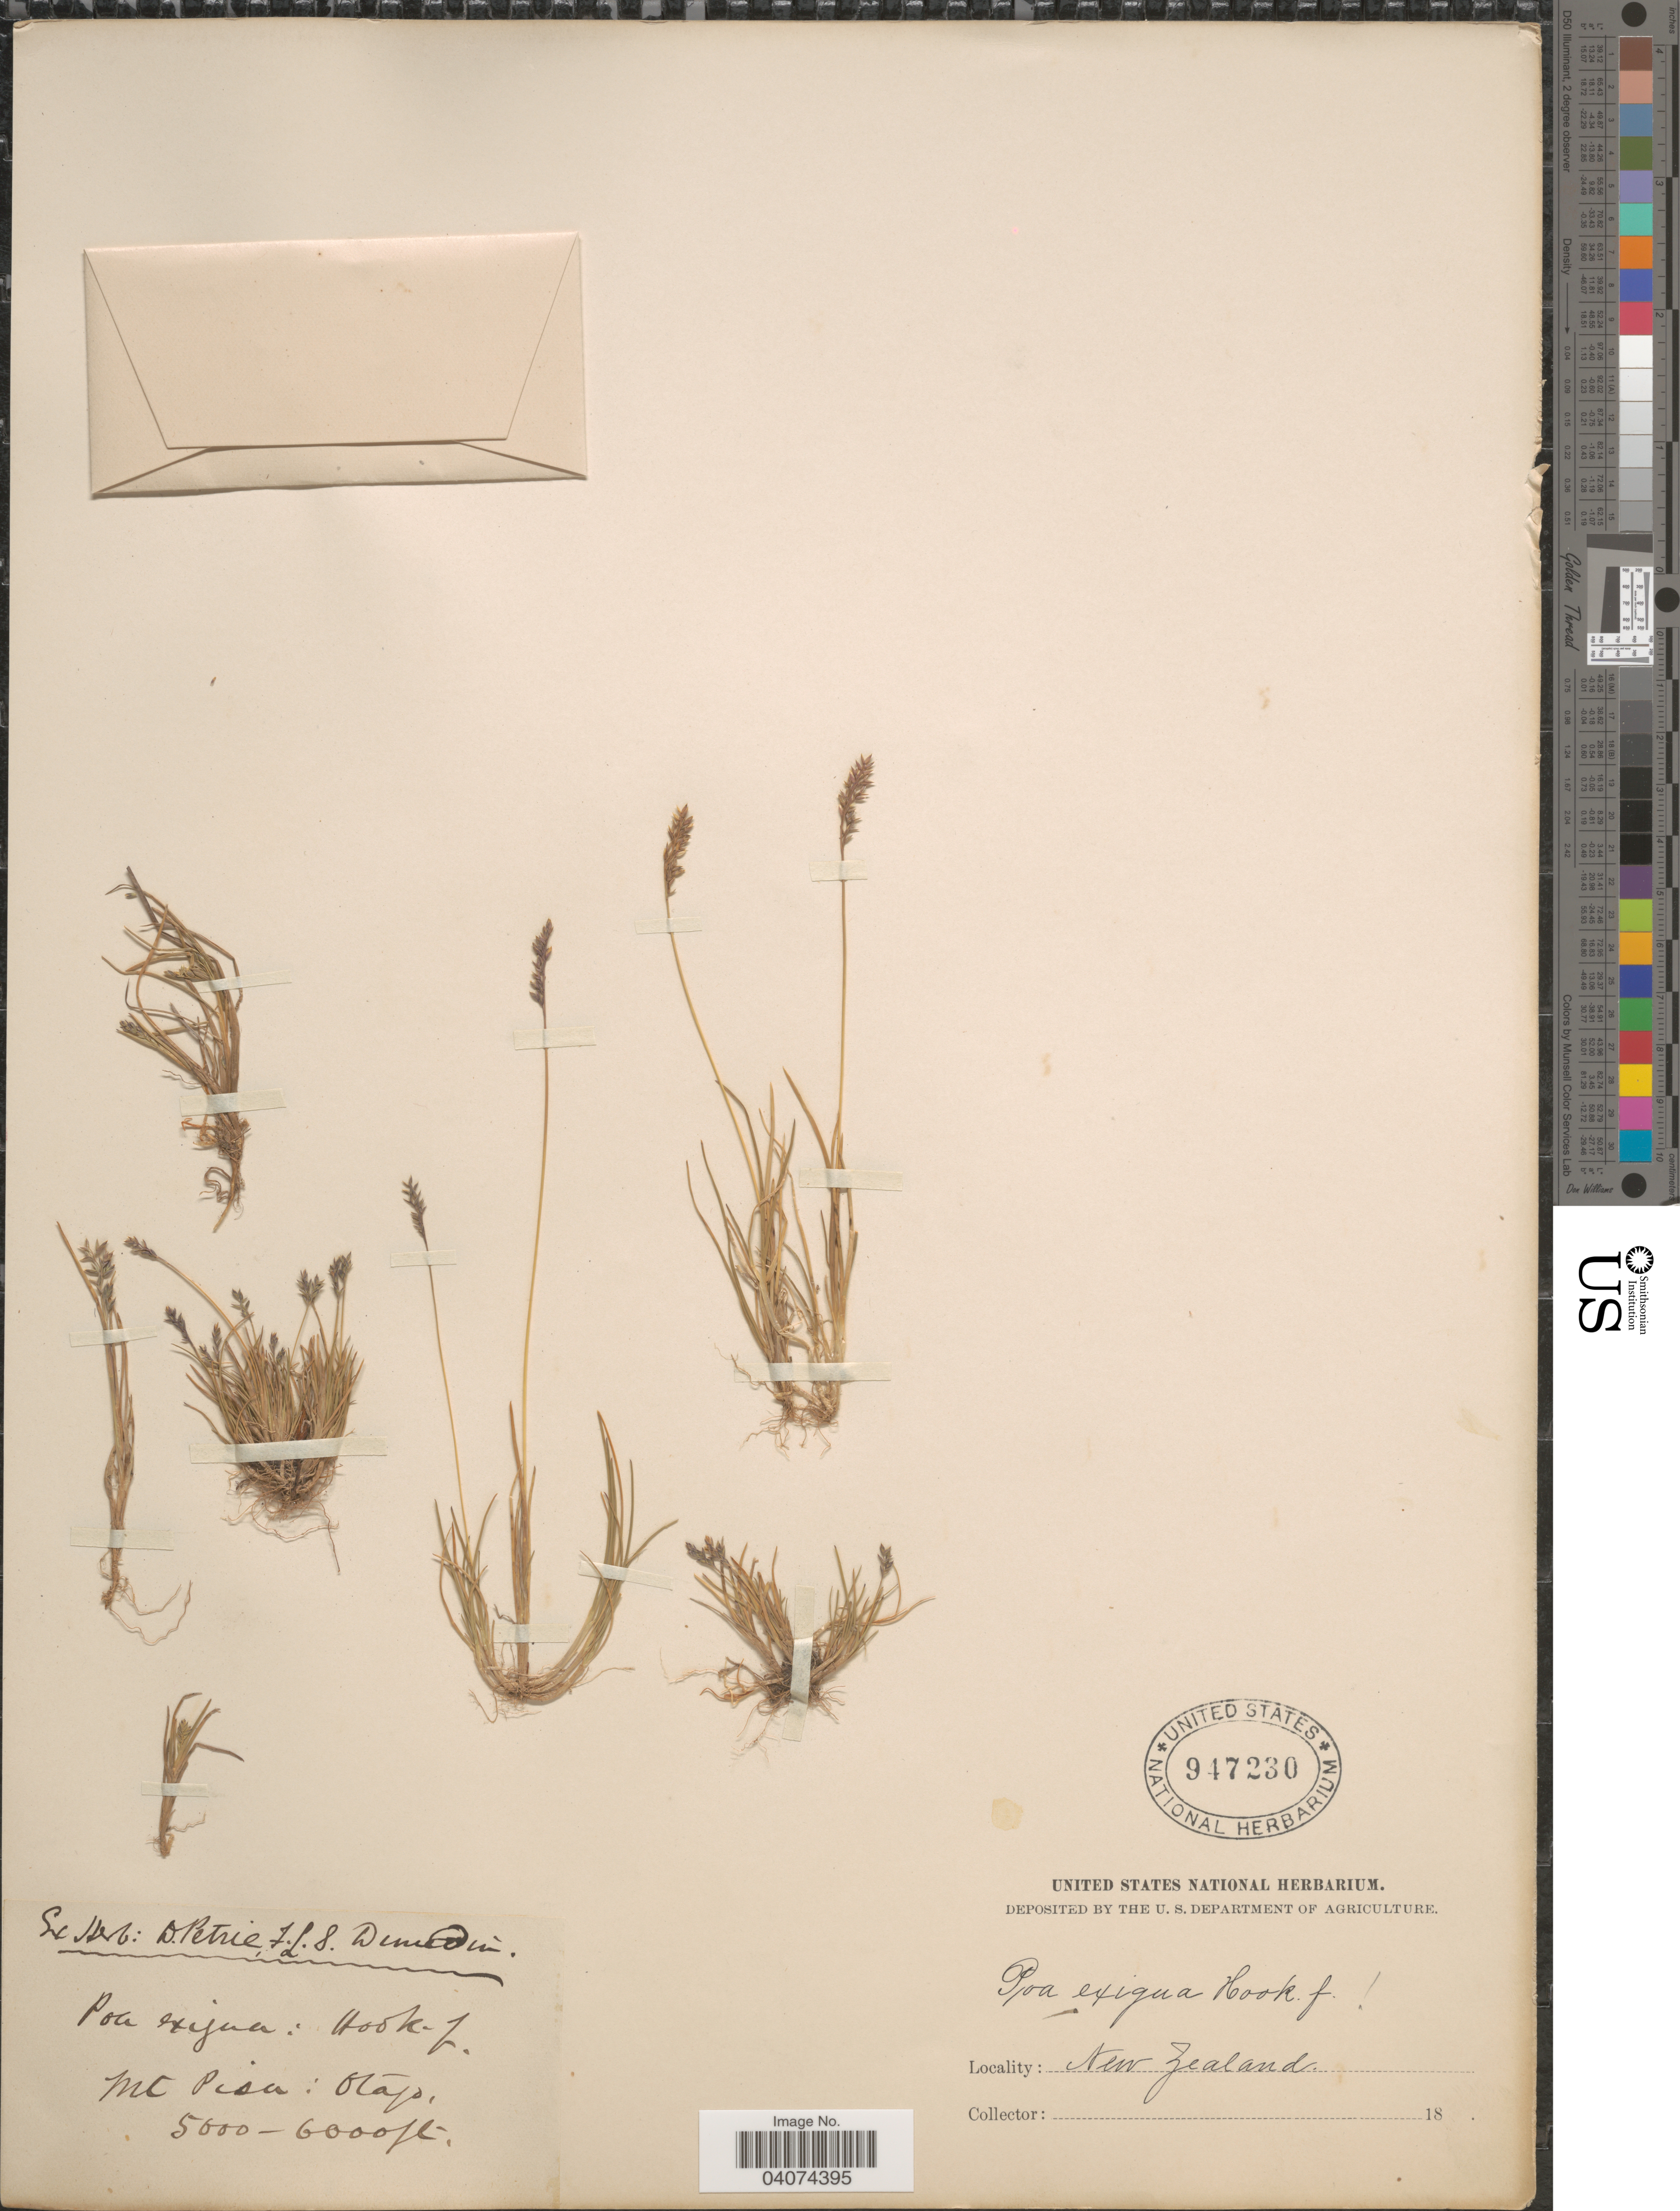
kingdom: Plantae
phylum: Tracheophyta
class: Liliopsida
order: Poales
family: Poaceae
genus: Poa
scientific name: Poa incrassata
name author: Petrie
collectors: Ex Herb D. Petrie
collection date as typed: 18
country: New Zealand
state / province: Otago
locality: Mt Pisa.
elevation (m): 1524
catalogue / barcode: US 947230